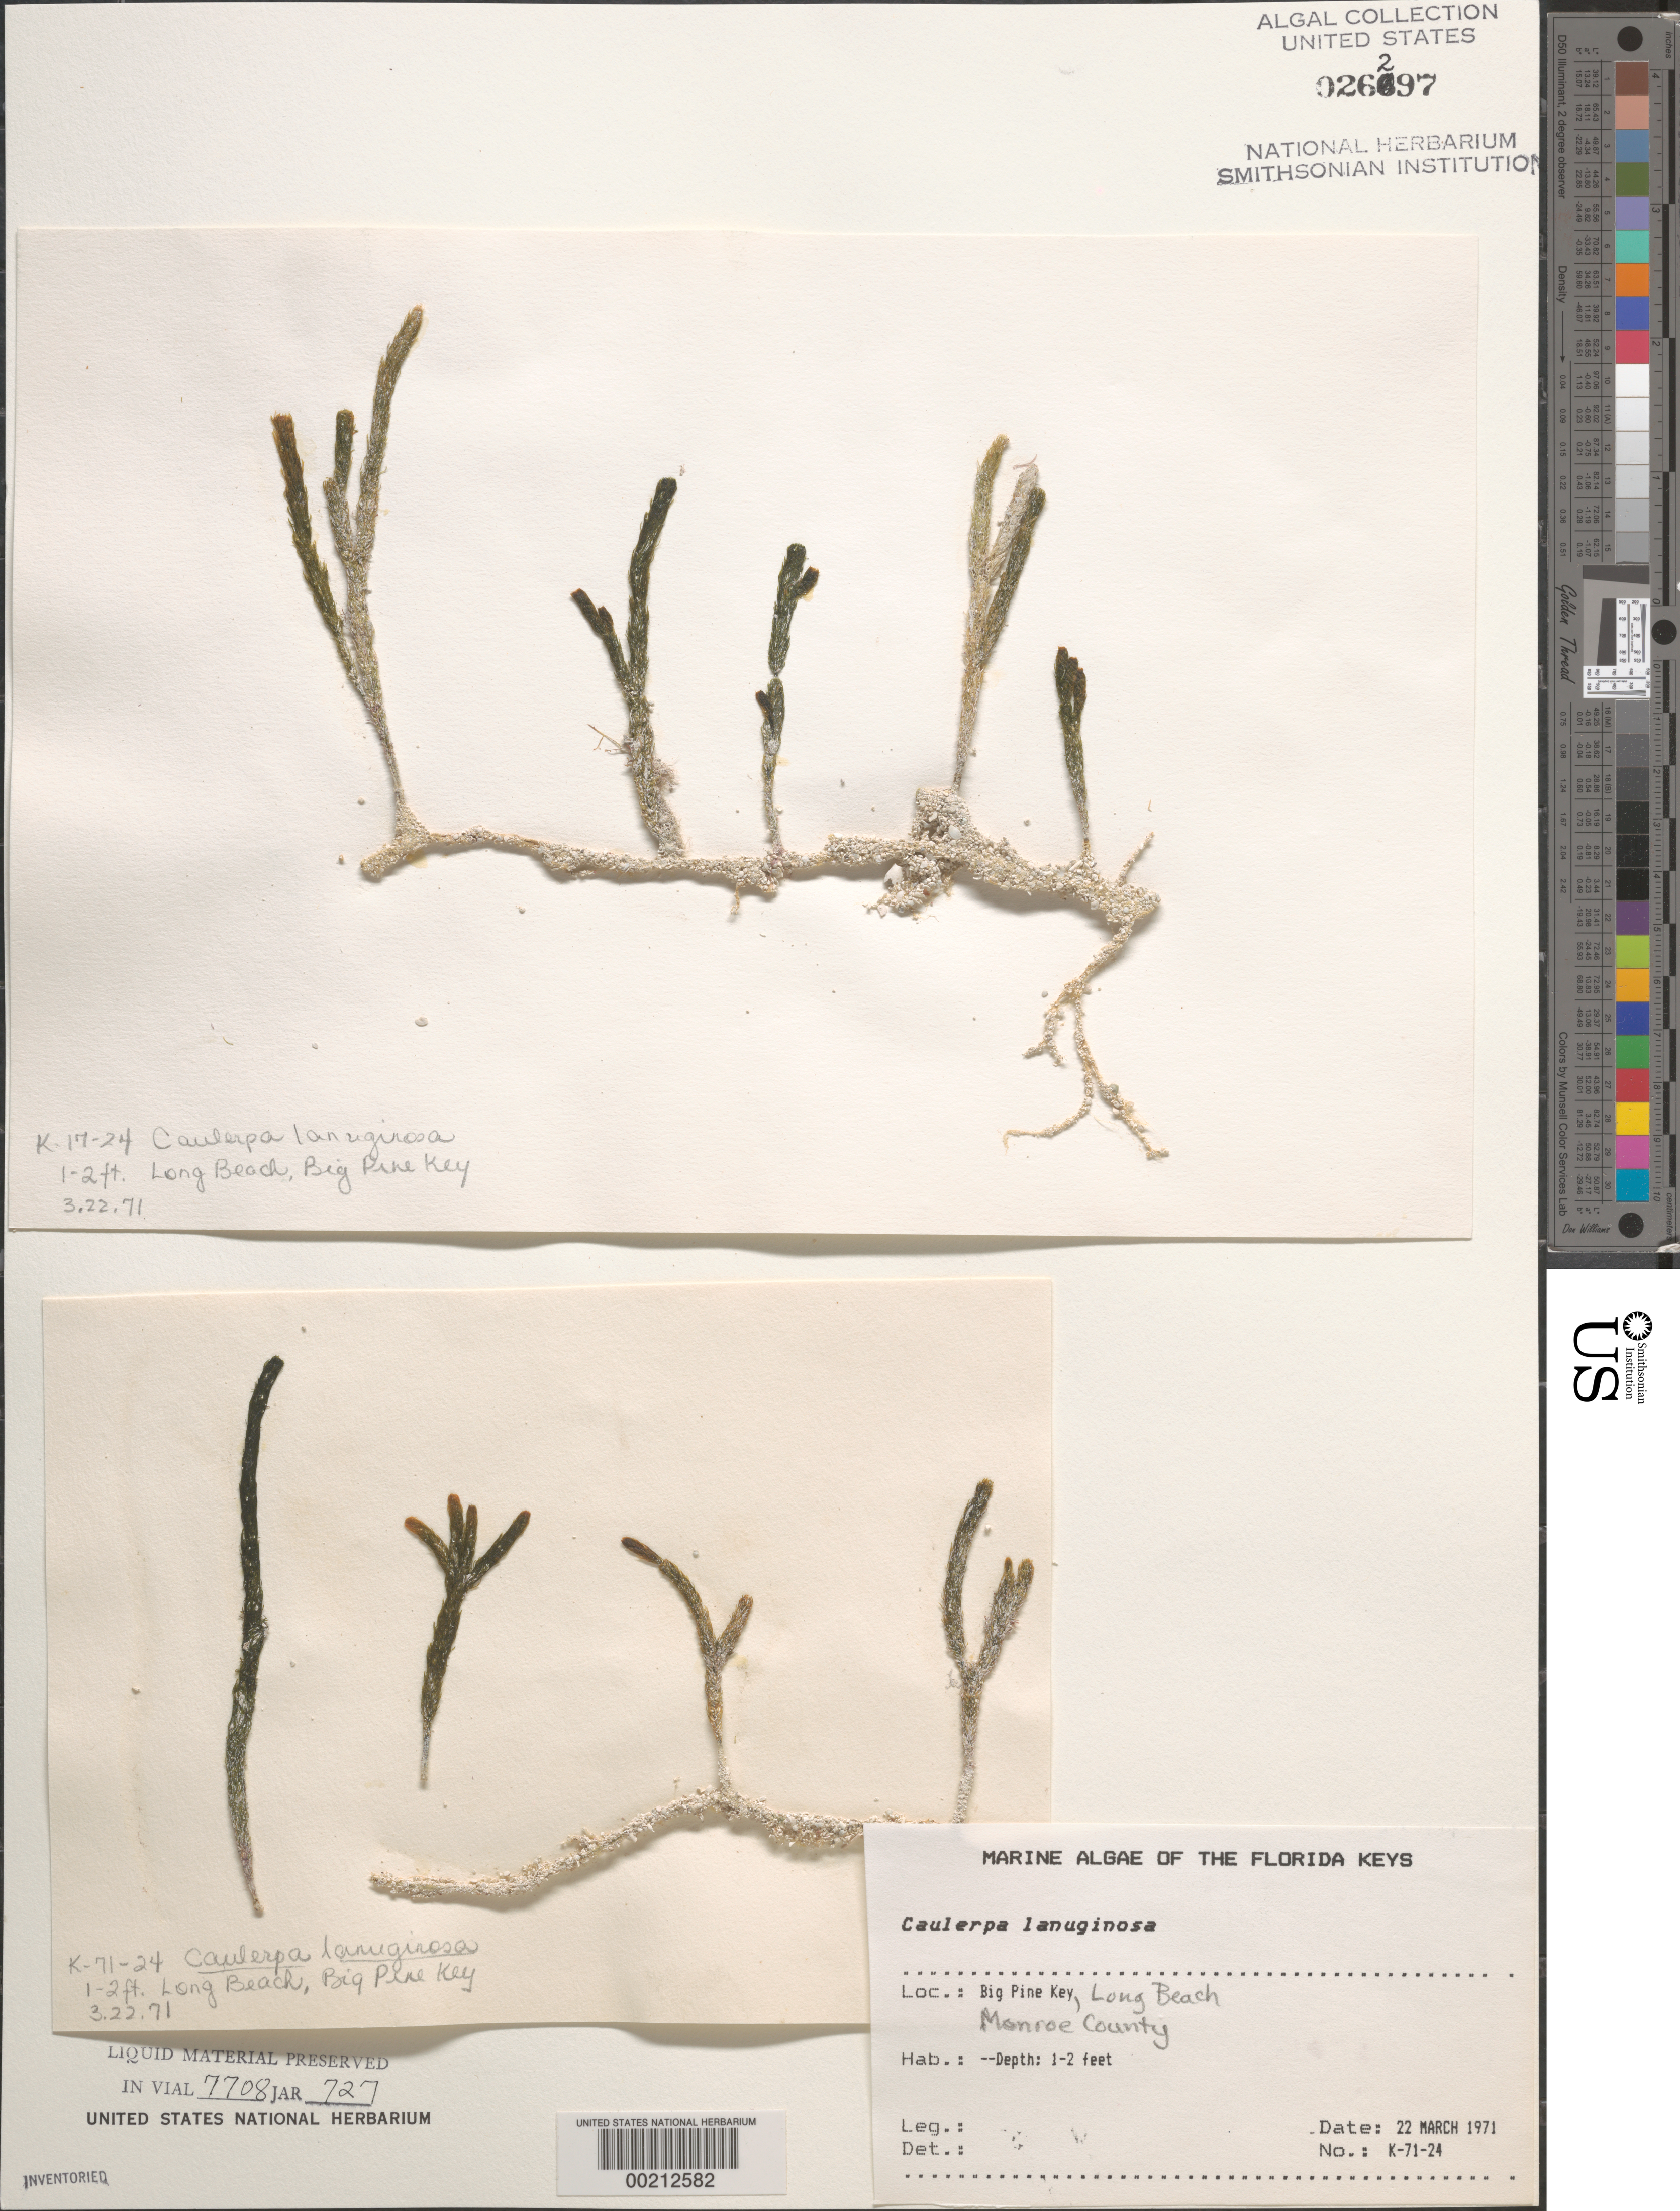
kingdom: Plantae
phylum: Chlorophyta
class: Ulvophyceae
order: Bryopsidales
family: Caulerpaceae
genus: Caulerpa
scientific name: Caulerpa lanuginosa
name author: J. Agardh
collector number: K-71-24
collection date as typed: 22 Mar 1971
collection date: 1971-03-22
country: United States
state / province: Florida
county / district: Monroe County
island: Big Pine Key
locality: Long Beach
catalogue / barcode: US 26297